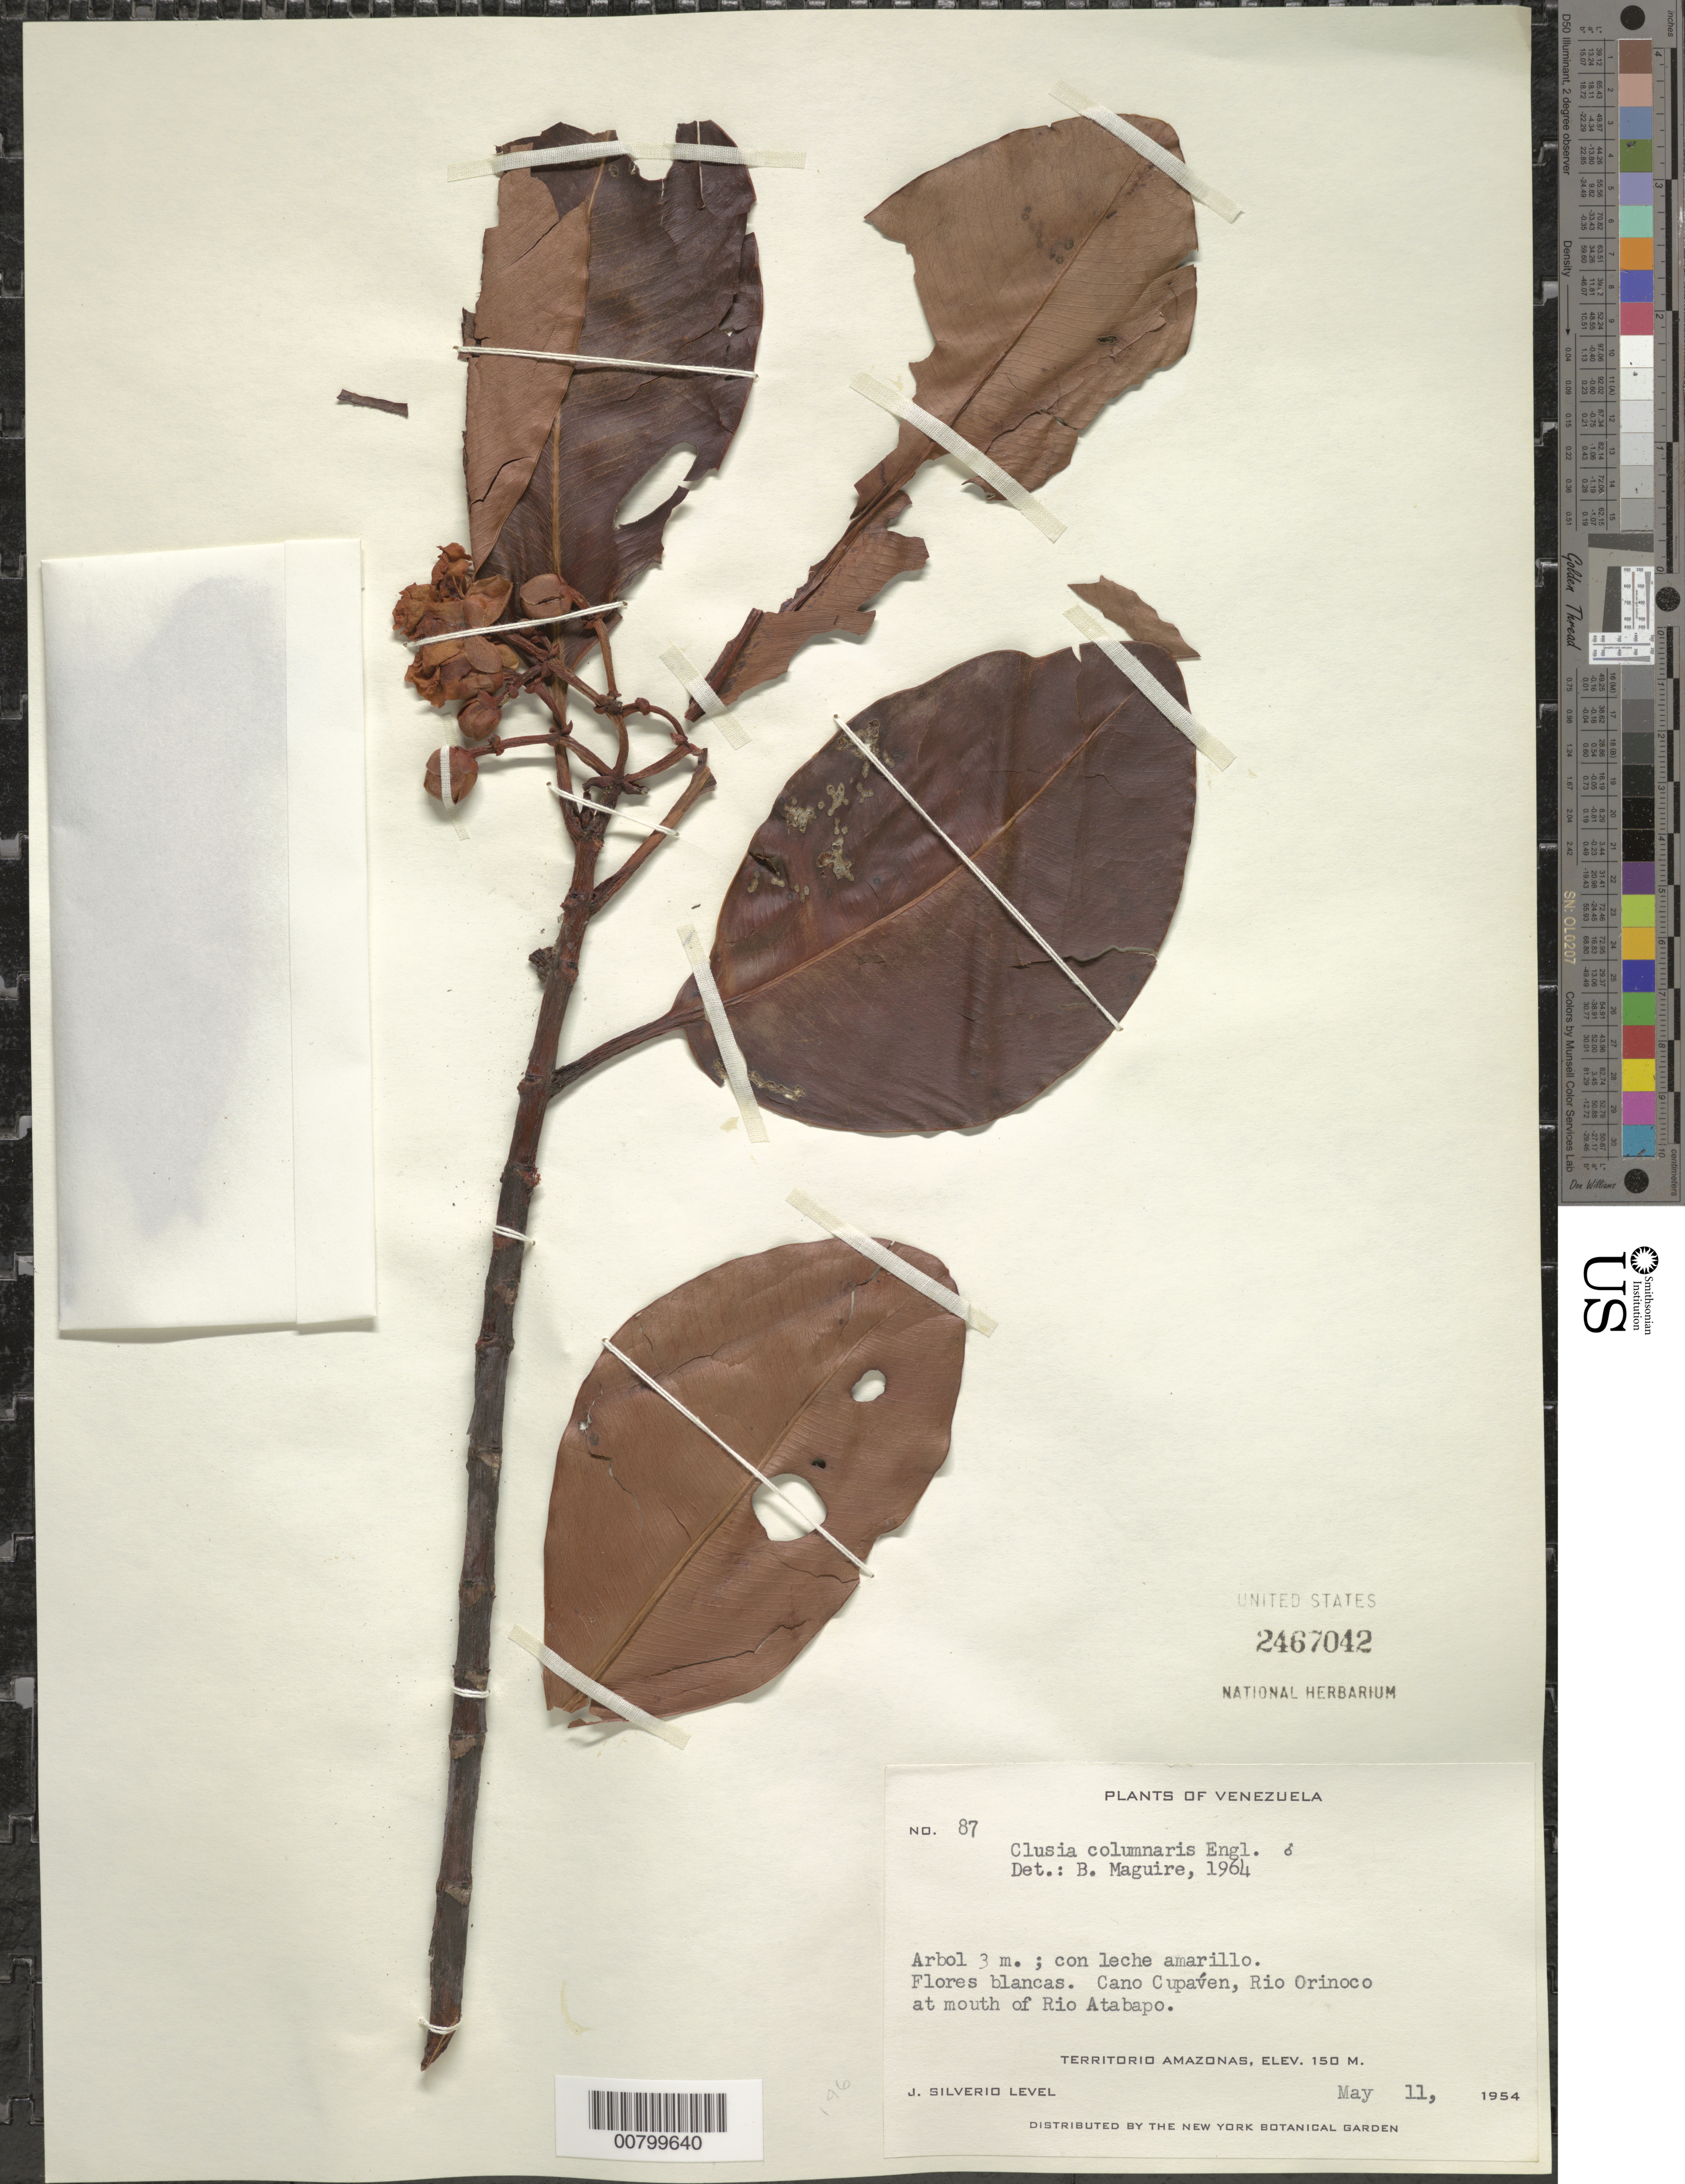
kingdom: Plantae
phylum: Tracheophyta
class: Magnoliopsida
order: Malpighiales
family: Clusiaceae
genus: Clusia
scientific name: Clusia columnaris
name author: Engl.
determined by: Maguire, Bassett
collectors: J. Silverio L.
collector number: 87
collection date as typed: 11-May-54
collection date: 1954-05-11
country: Venezuela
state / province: Amazonas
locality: Río Orinoco, at mouth of Río Atabapo, Caño Cupaven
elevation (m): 150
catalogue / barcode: US 2467042